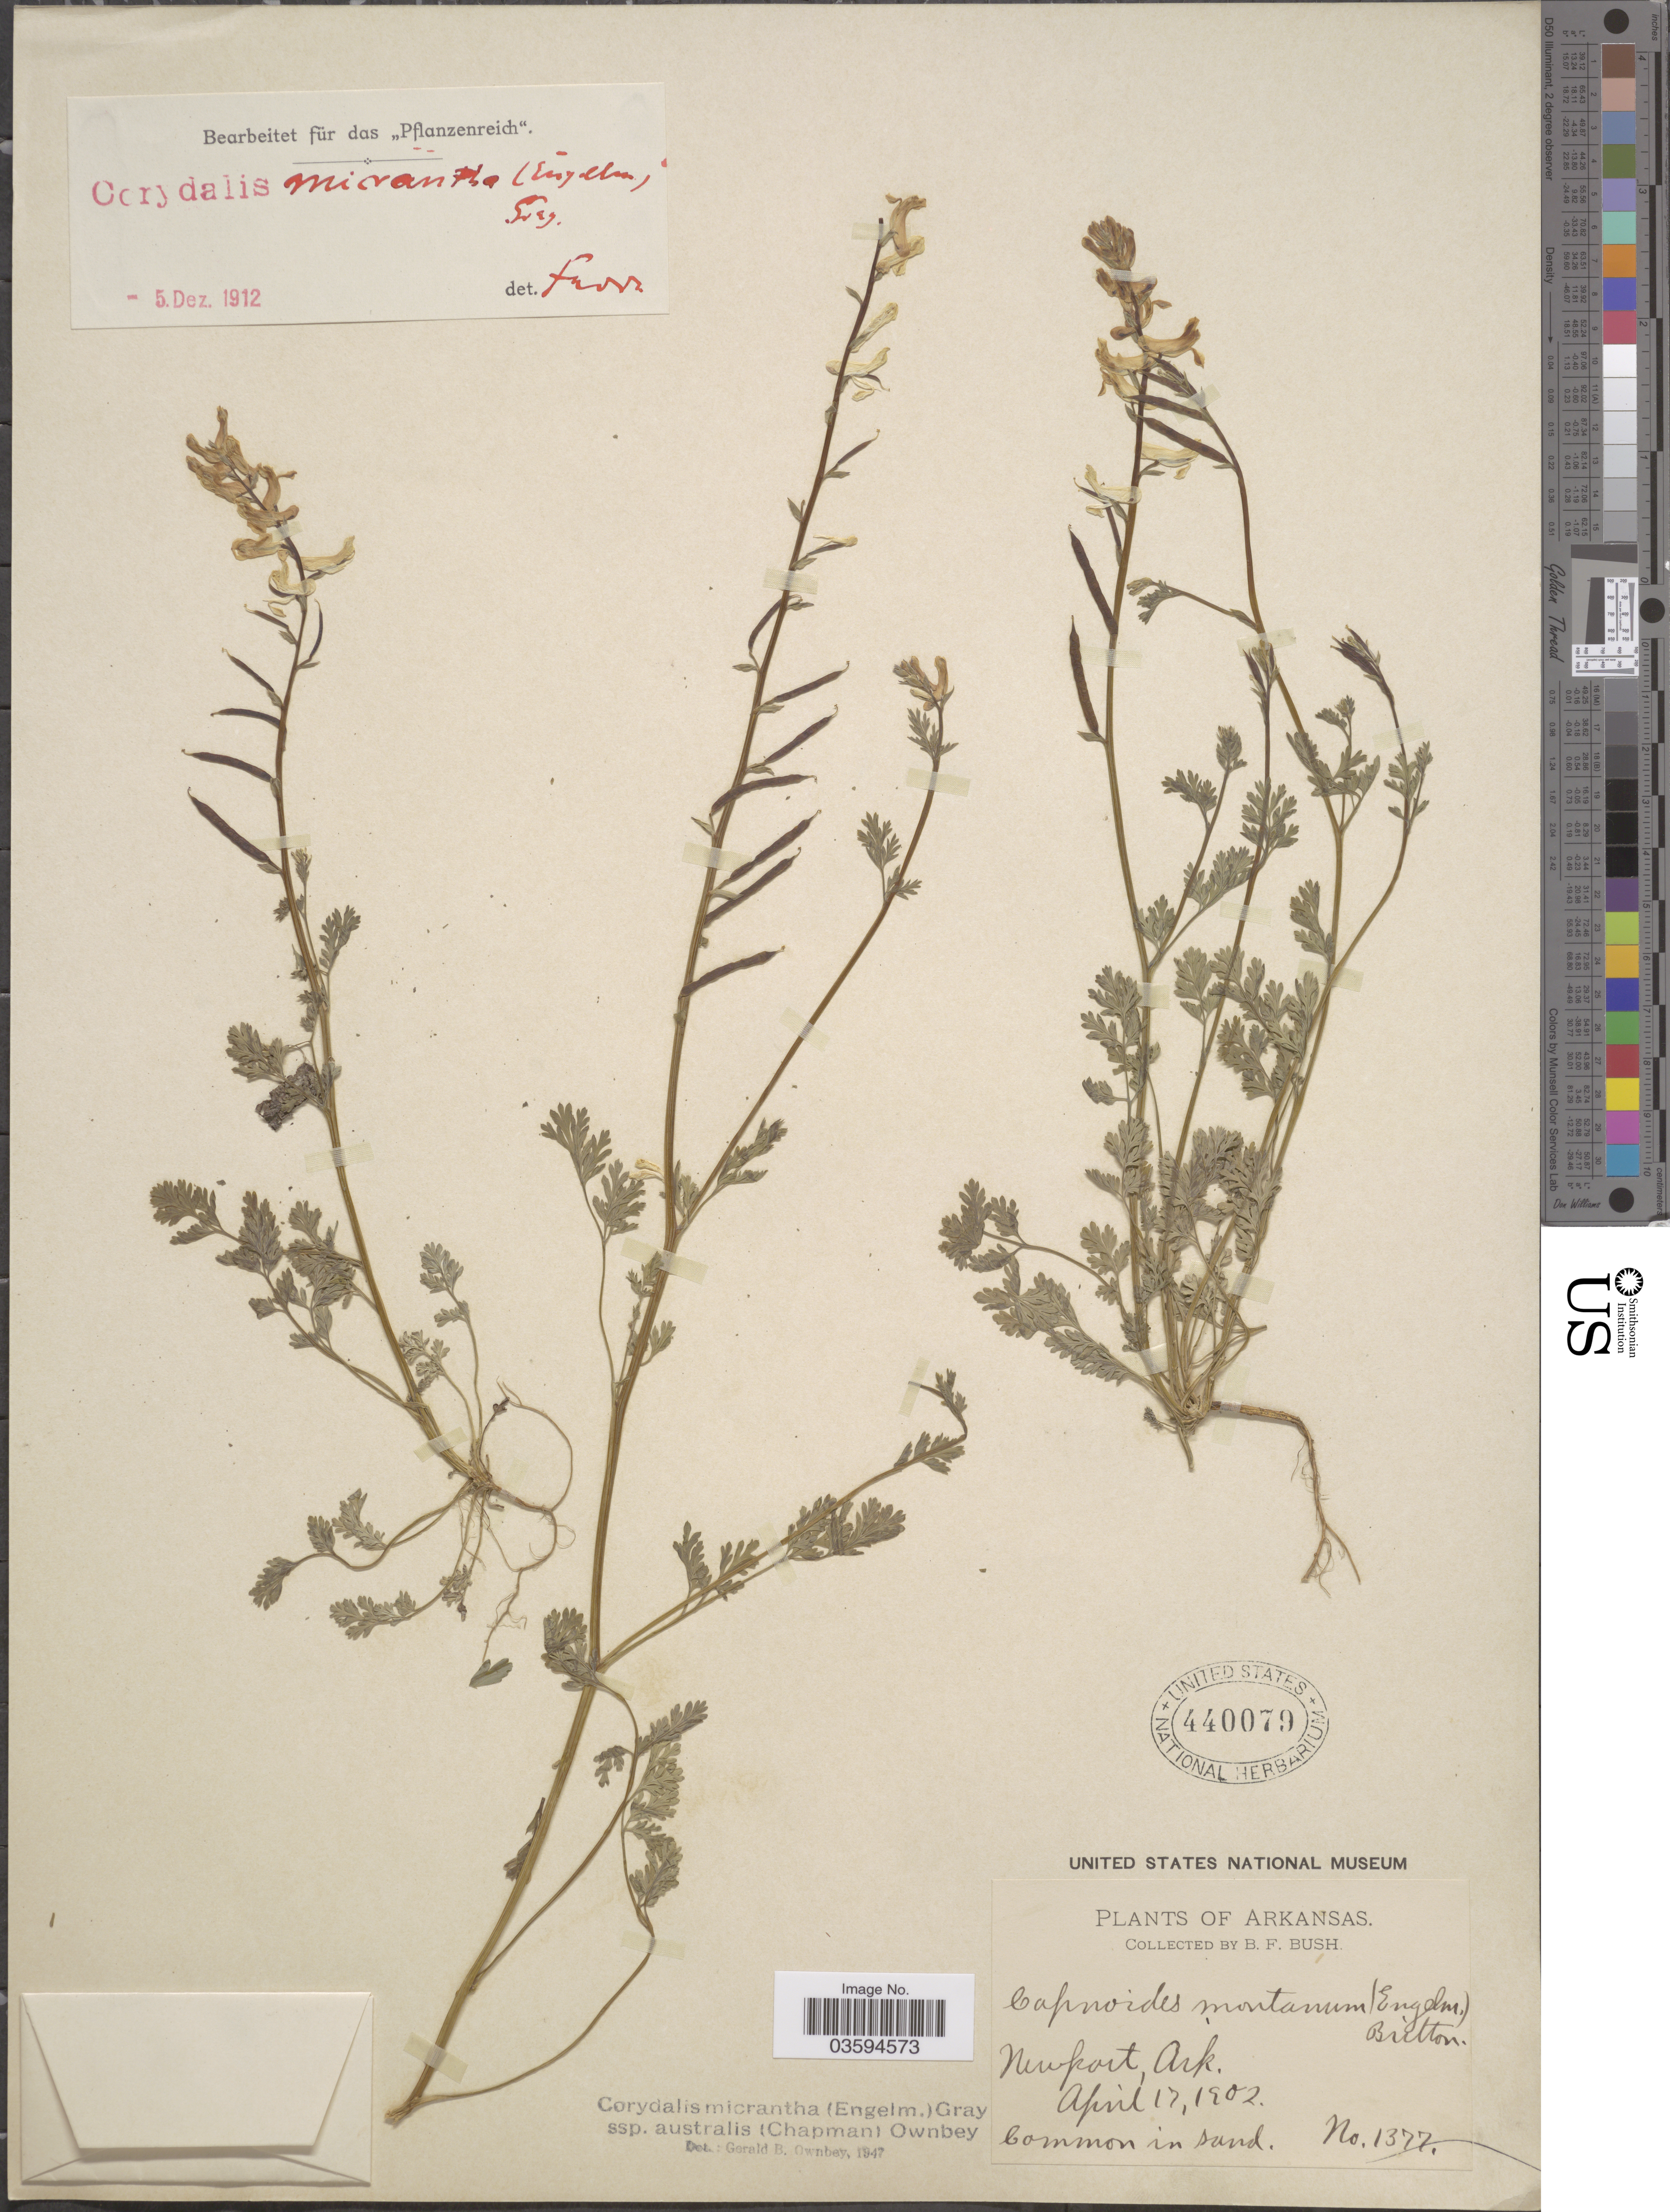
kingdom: Plantae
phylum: Tracheophyta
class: Magnoliopsida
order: Ranunculales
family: Papaveraceae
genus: Corydalis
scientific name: Corydalis micrantha subsp. australis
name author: (Chapm.) G.B. Ownbey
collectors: B. F. Bush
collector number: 1377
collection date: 1902-04-17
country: United States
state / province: Arkansas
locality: Newport.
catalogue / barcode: US 440079